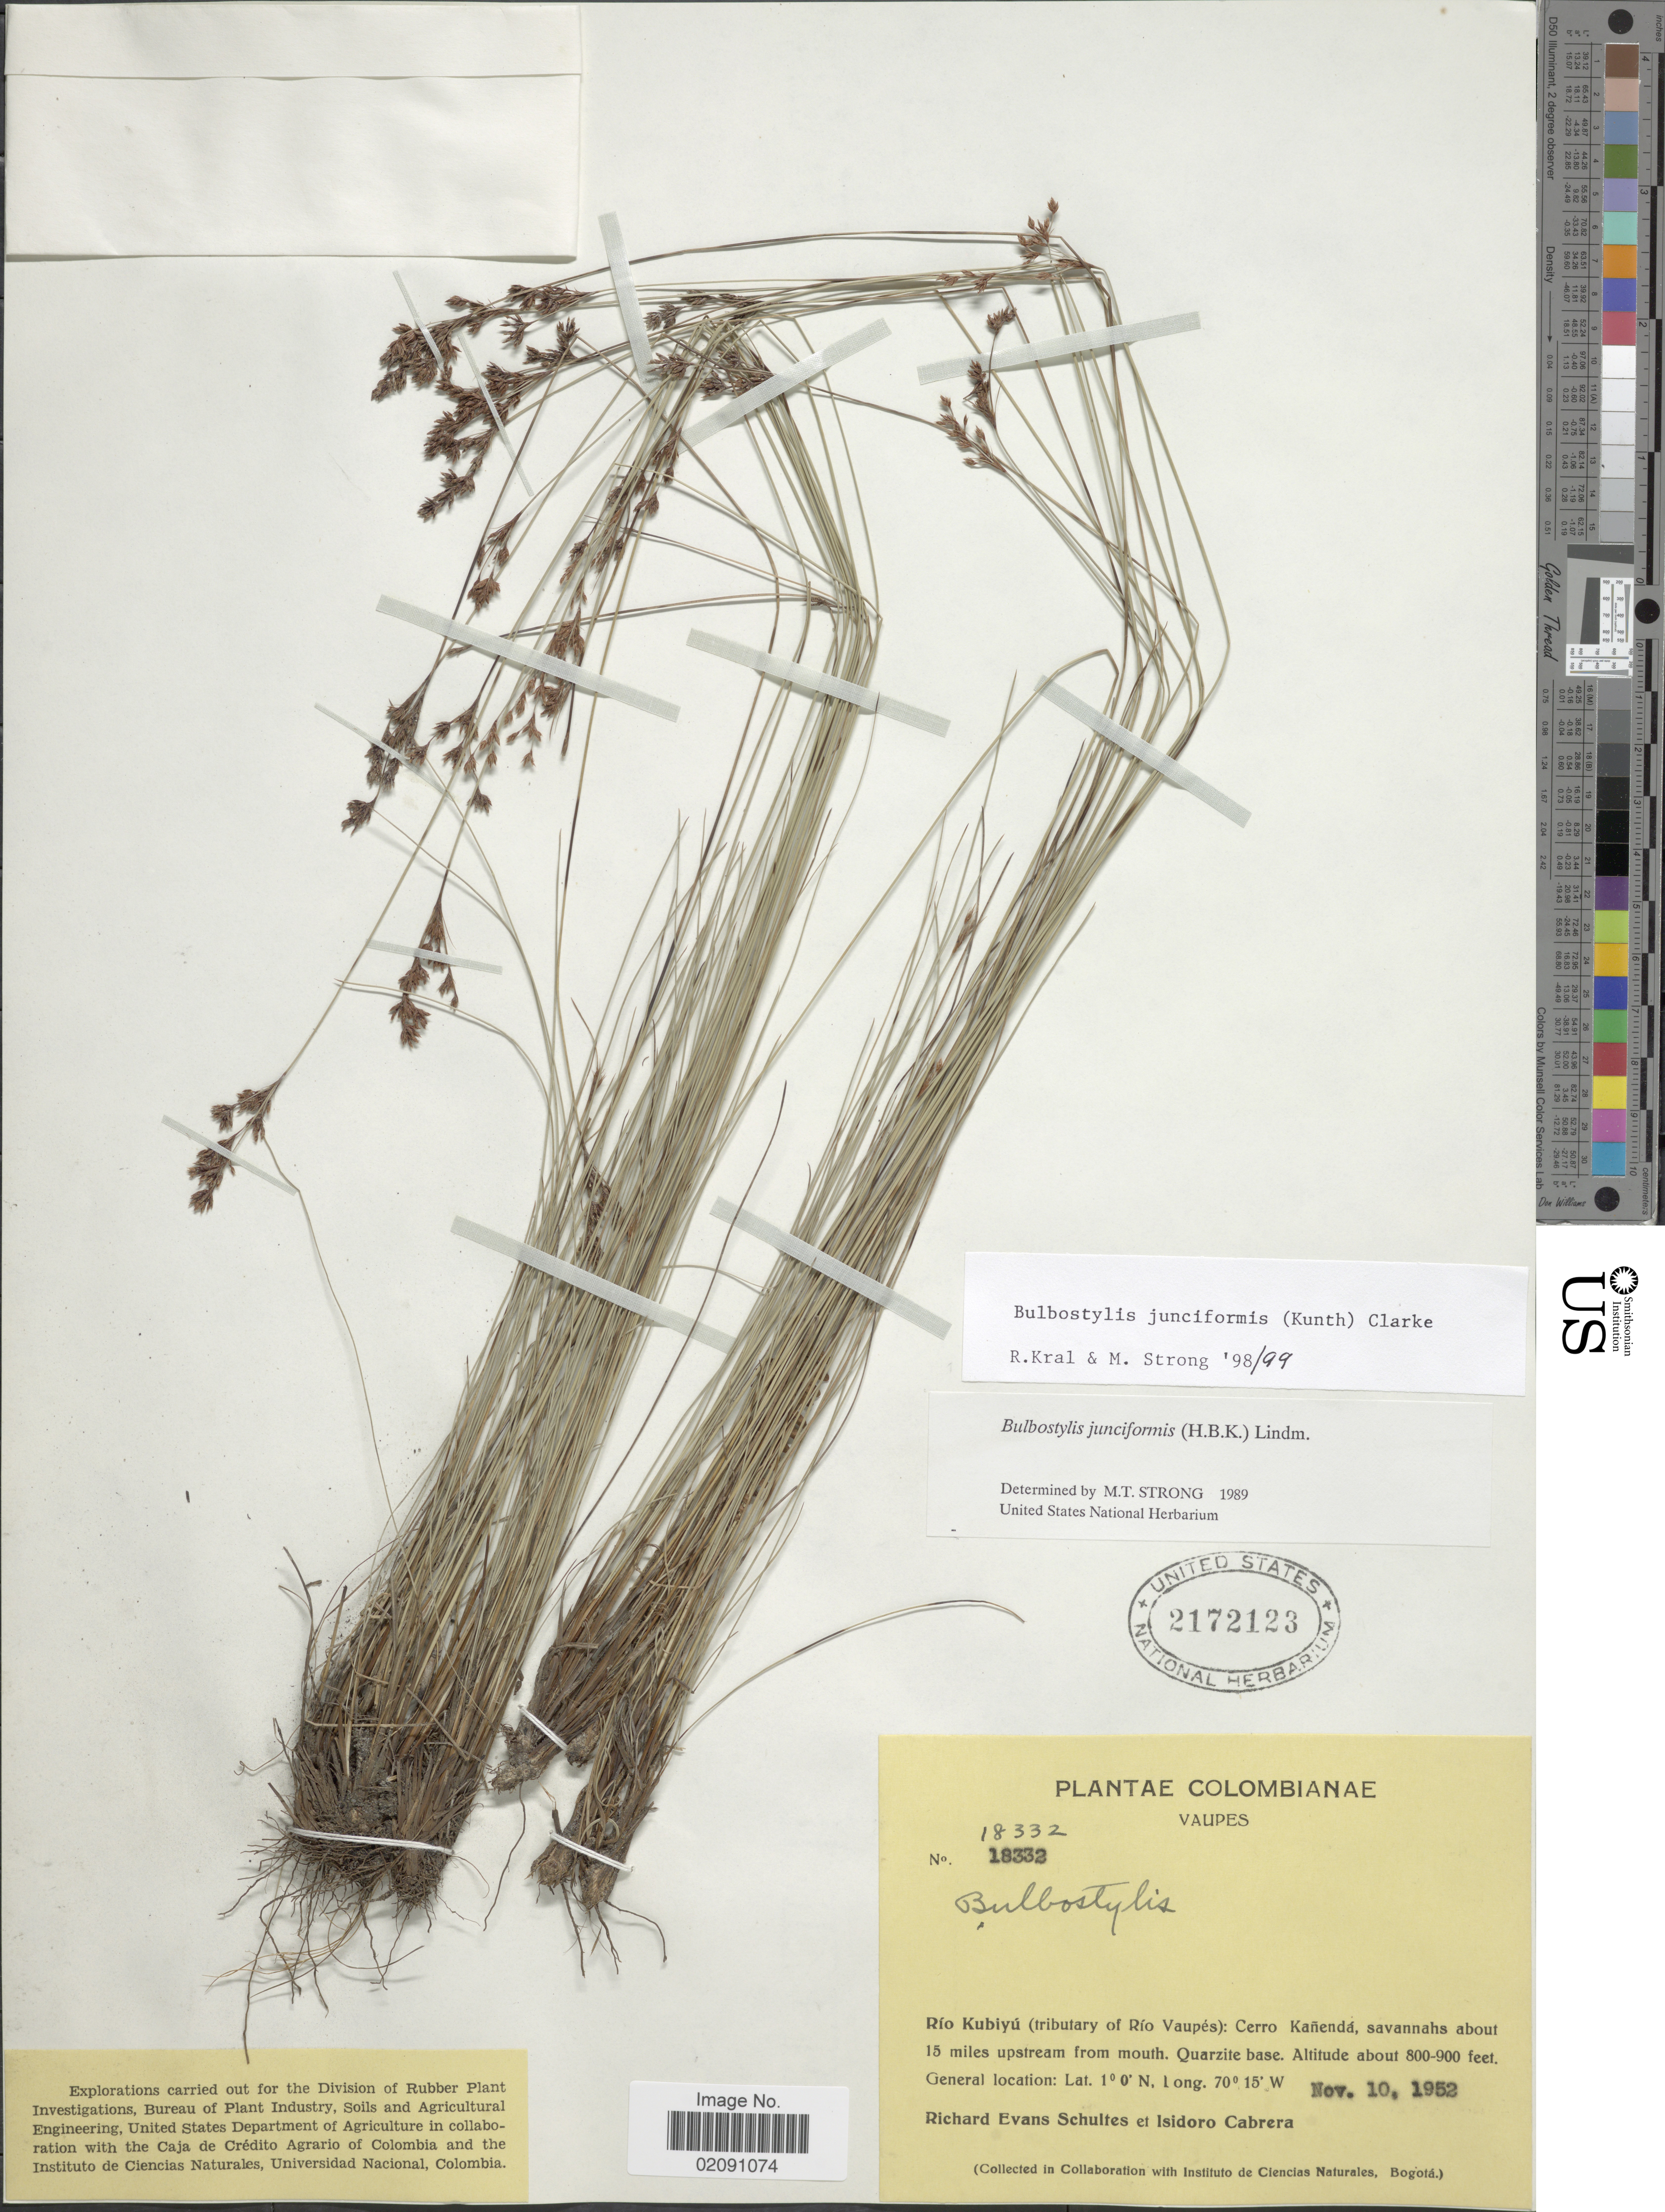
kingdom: Plantae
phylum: Tracheophyta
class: Liliopsida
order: Poales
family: Cyperaceae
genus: Bulbostylis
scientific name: Bulbostylis junciformis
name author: (Kunth) C.B. Clarke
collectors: R. E. Schultes & I. Cabrera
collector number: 18332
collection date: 1952-11-10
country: Colombia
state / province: Vaupés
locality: Rio Kubiyu (tributary of Rio Vaupes): Cerro Kanenda, savannahs about 15 miles upstream from mouth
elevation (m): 800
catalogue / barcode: US 2172123